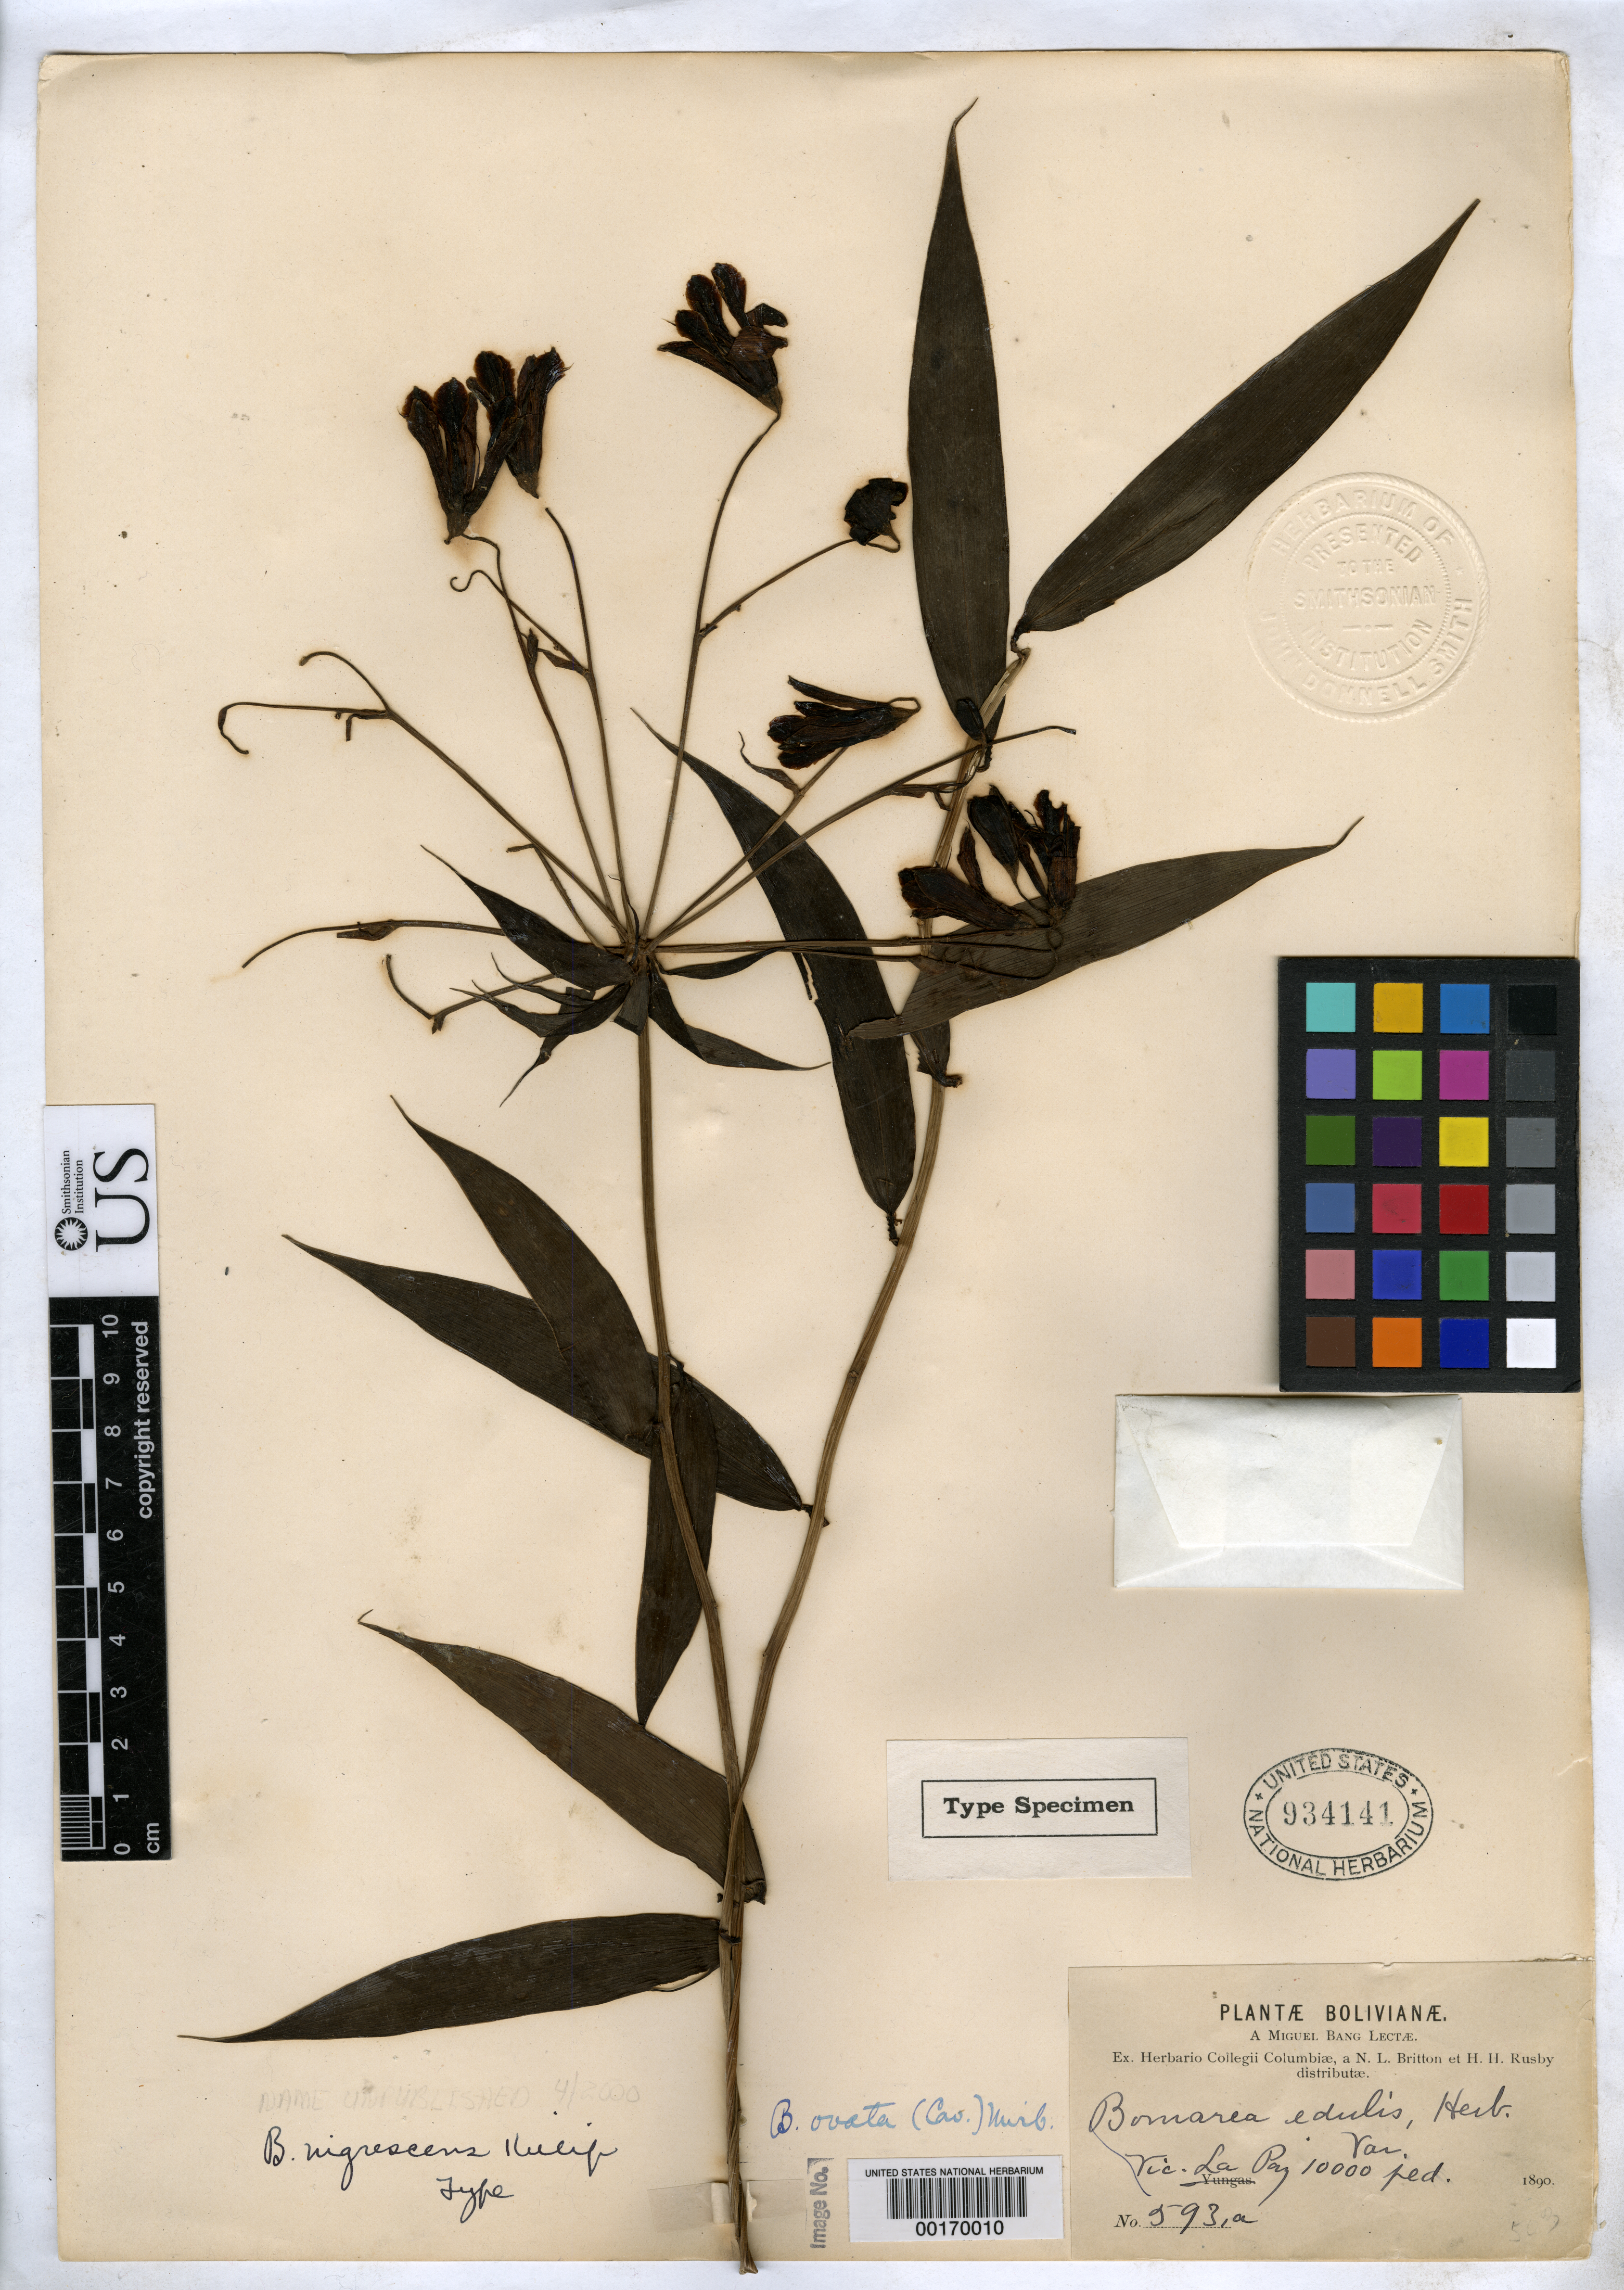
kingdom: Plantae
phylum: Tracheophyta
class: Liliopsida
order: Liliales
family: Alstroemeriaceae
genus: Bomarea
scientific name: Bomarea polyphylla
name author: Kraenzl.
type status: Possible Isotype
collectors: M. Bang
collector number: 593a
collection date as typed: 1890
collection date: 1890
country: Bolivia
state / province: La Paz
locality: Vicinity of La Paz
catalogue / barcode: US 934141